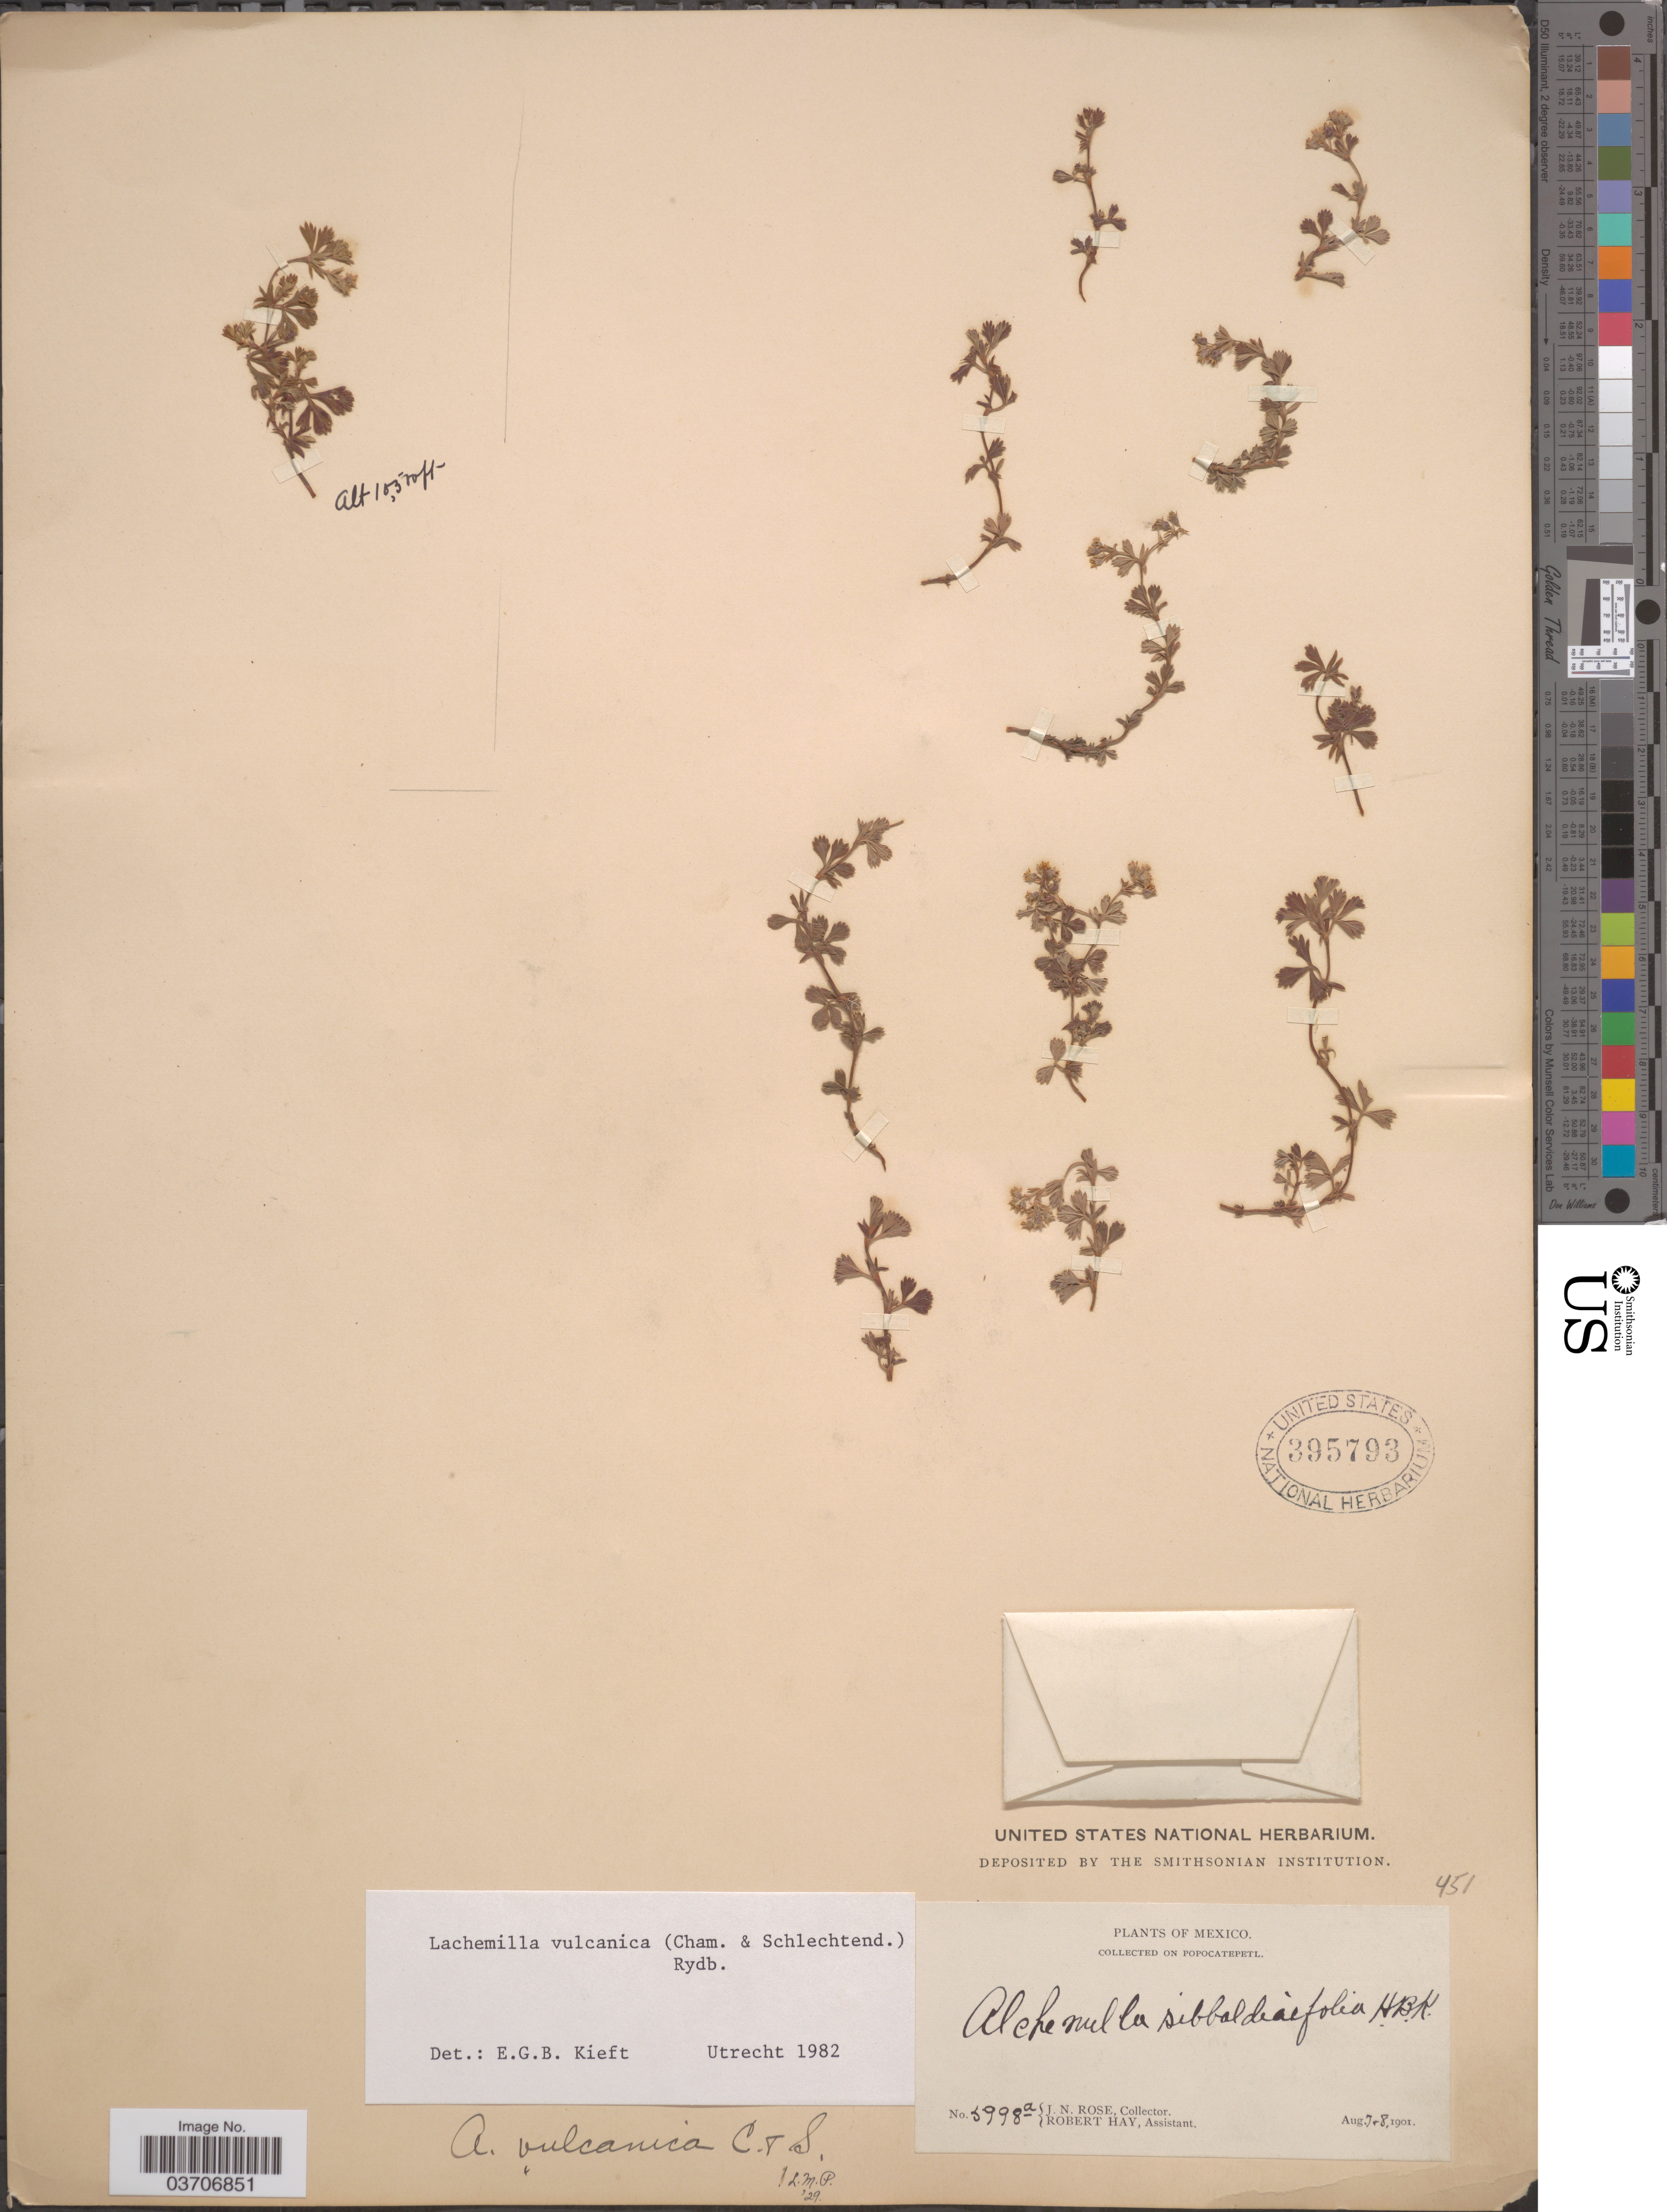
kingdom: Plantae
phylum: Tracheophyta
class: Magnoliopsida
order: Rosales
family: Rosaceae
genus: Lachemilla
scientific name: Lachemilla vulcanica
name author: (Cham. & Schltdl.) Rydb.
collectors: J. N. Rose & R. Hay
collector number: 5998a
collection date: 1901-08-07/1901-08-08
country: Mexico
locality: Popocatepetl.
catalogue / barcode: US 395793